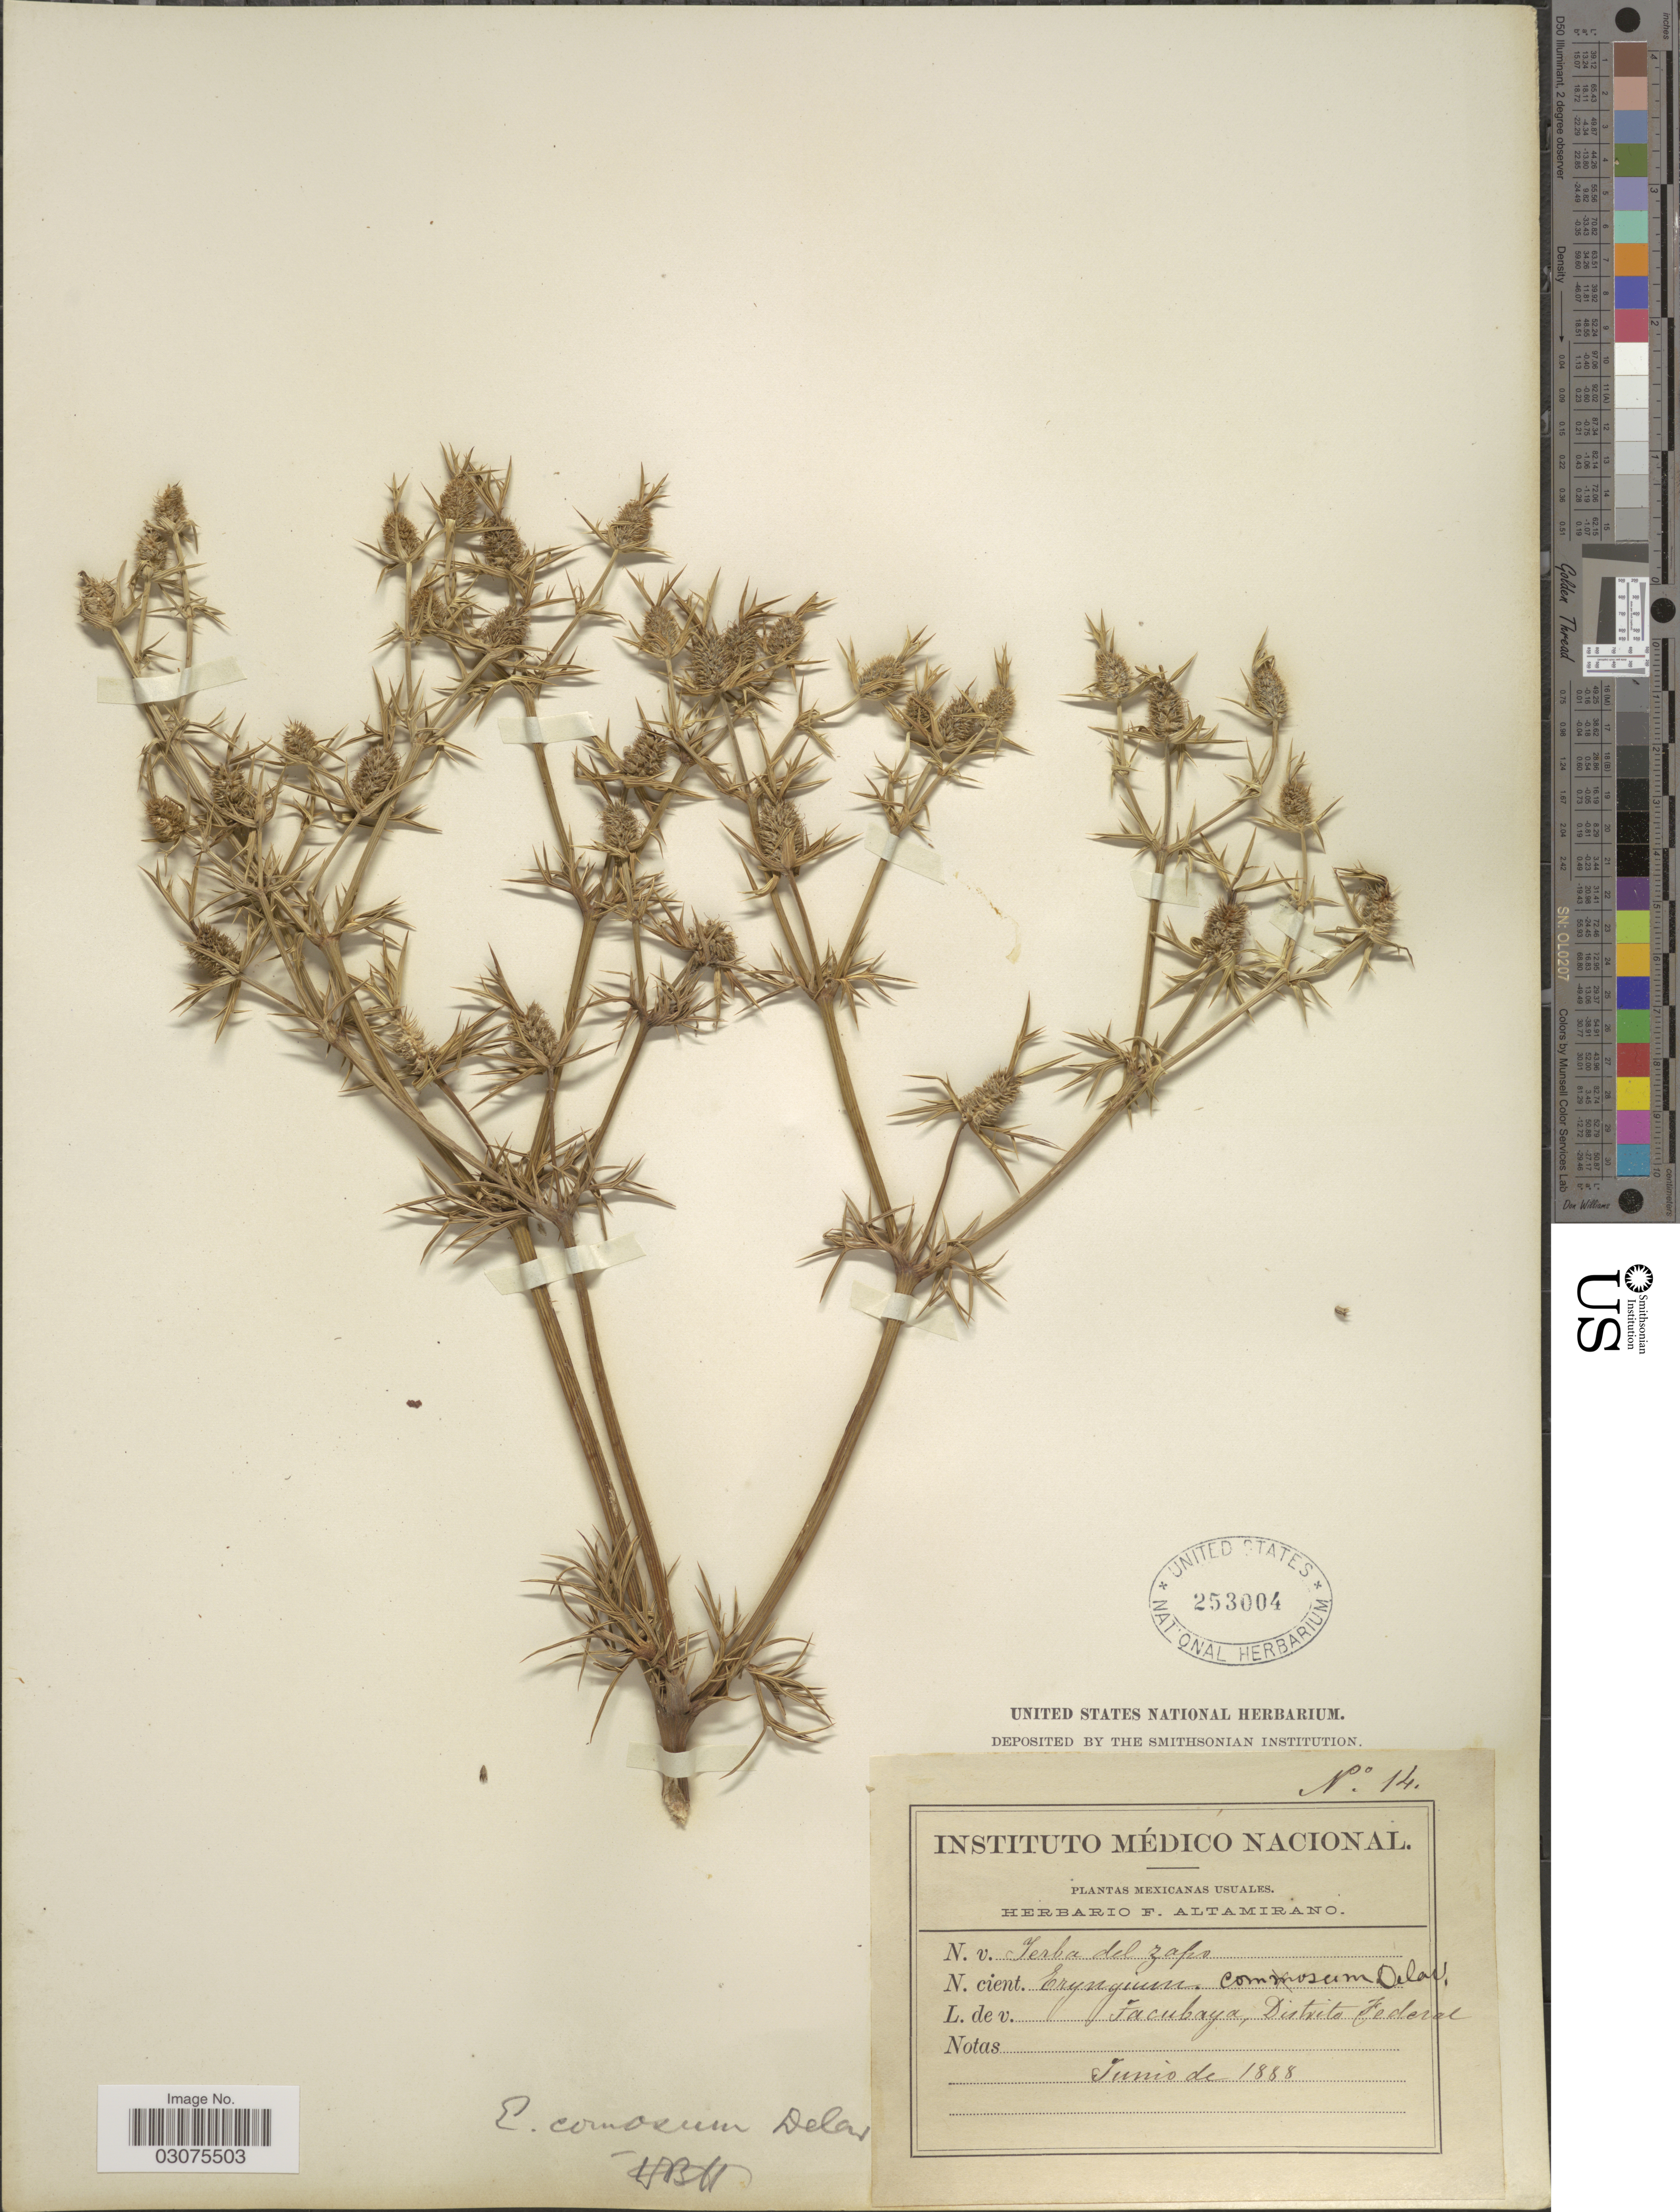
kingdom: Plantae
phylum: Tracheophyta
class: Magnoliopsida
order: Apiales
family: Apiaceae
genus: Eryngium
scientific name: Eryngium comosum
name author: F. Delaroche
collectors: F. Altamirano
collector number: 14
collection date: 1888-06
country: Mexico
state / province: Distrito Federal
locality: Tacubaya.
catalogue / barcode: US 253004